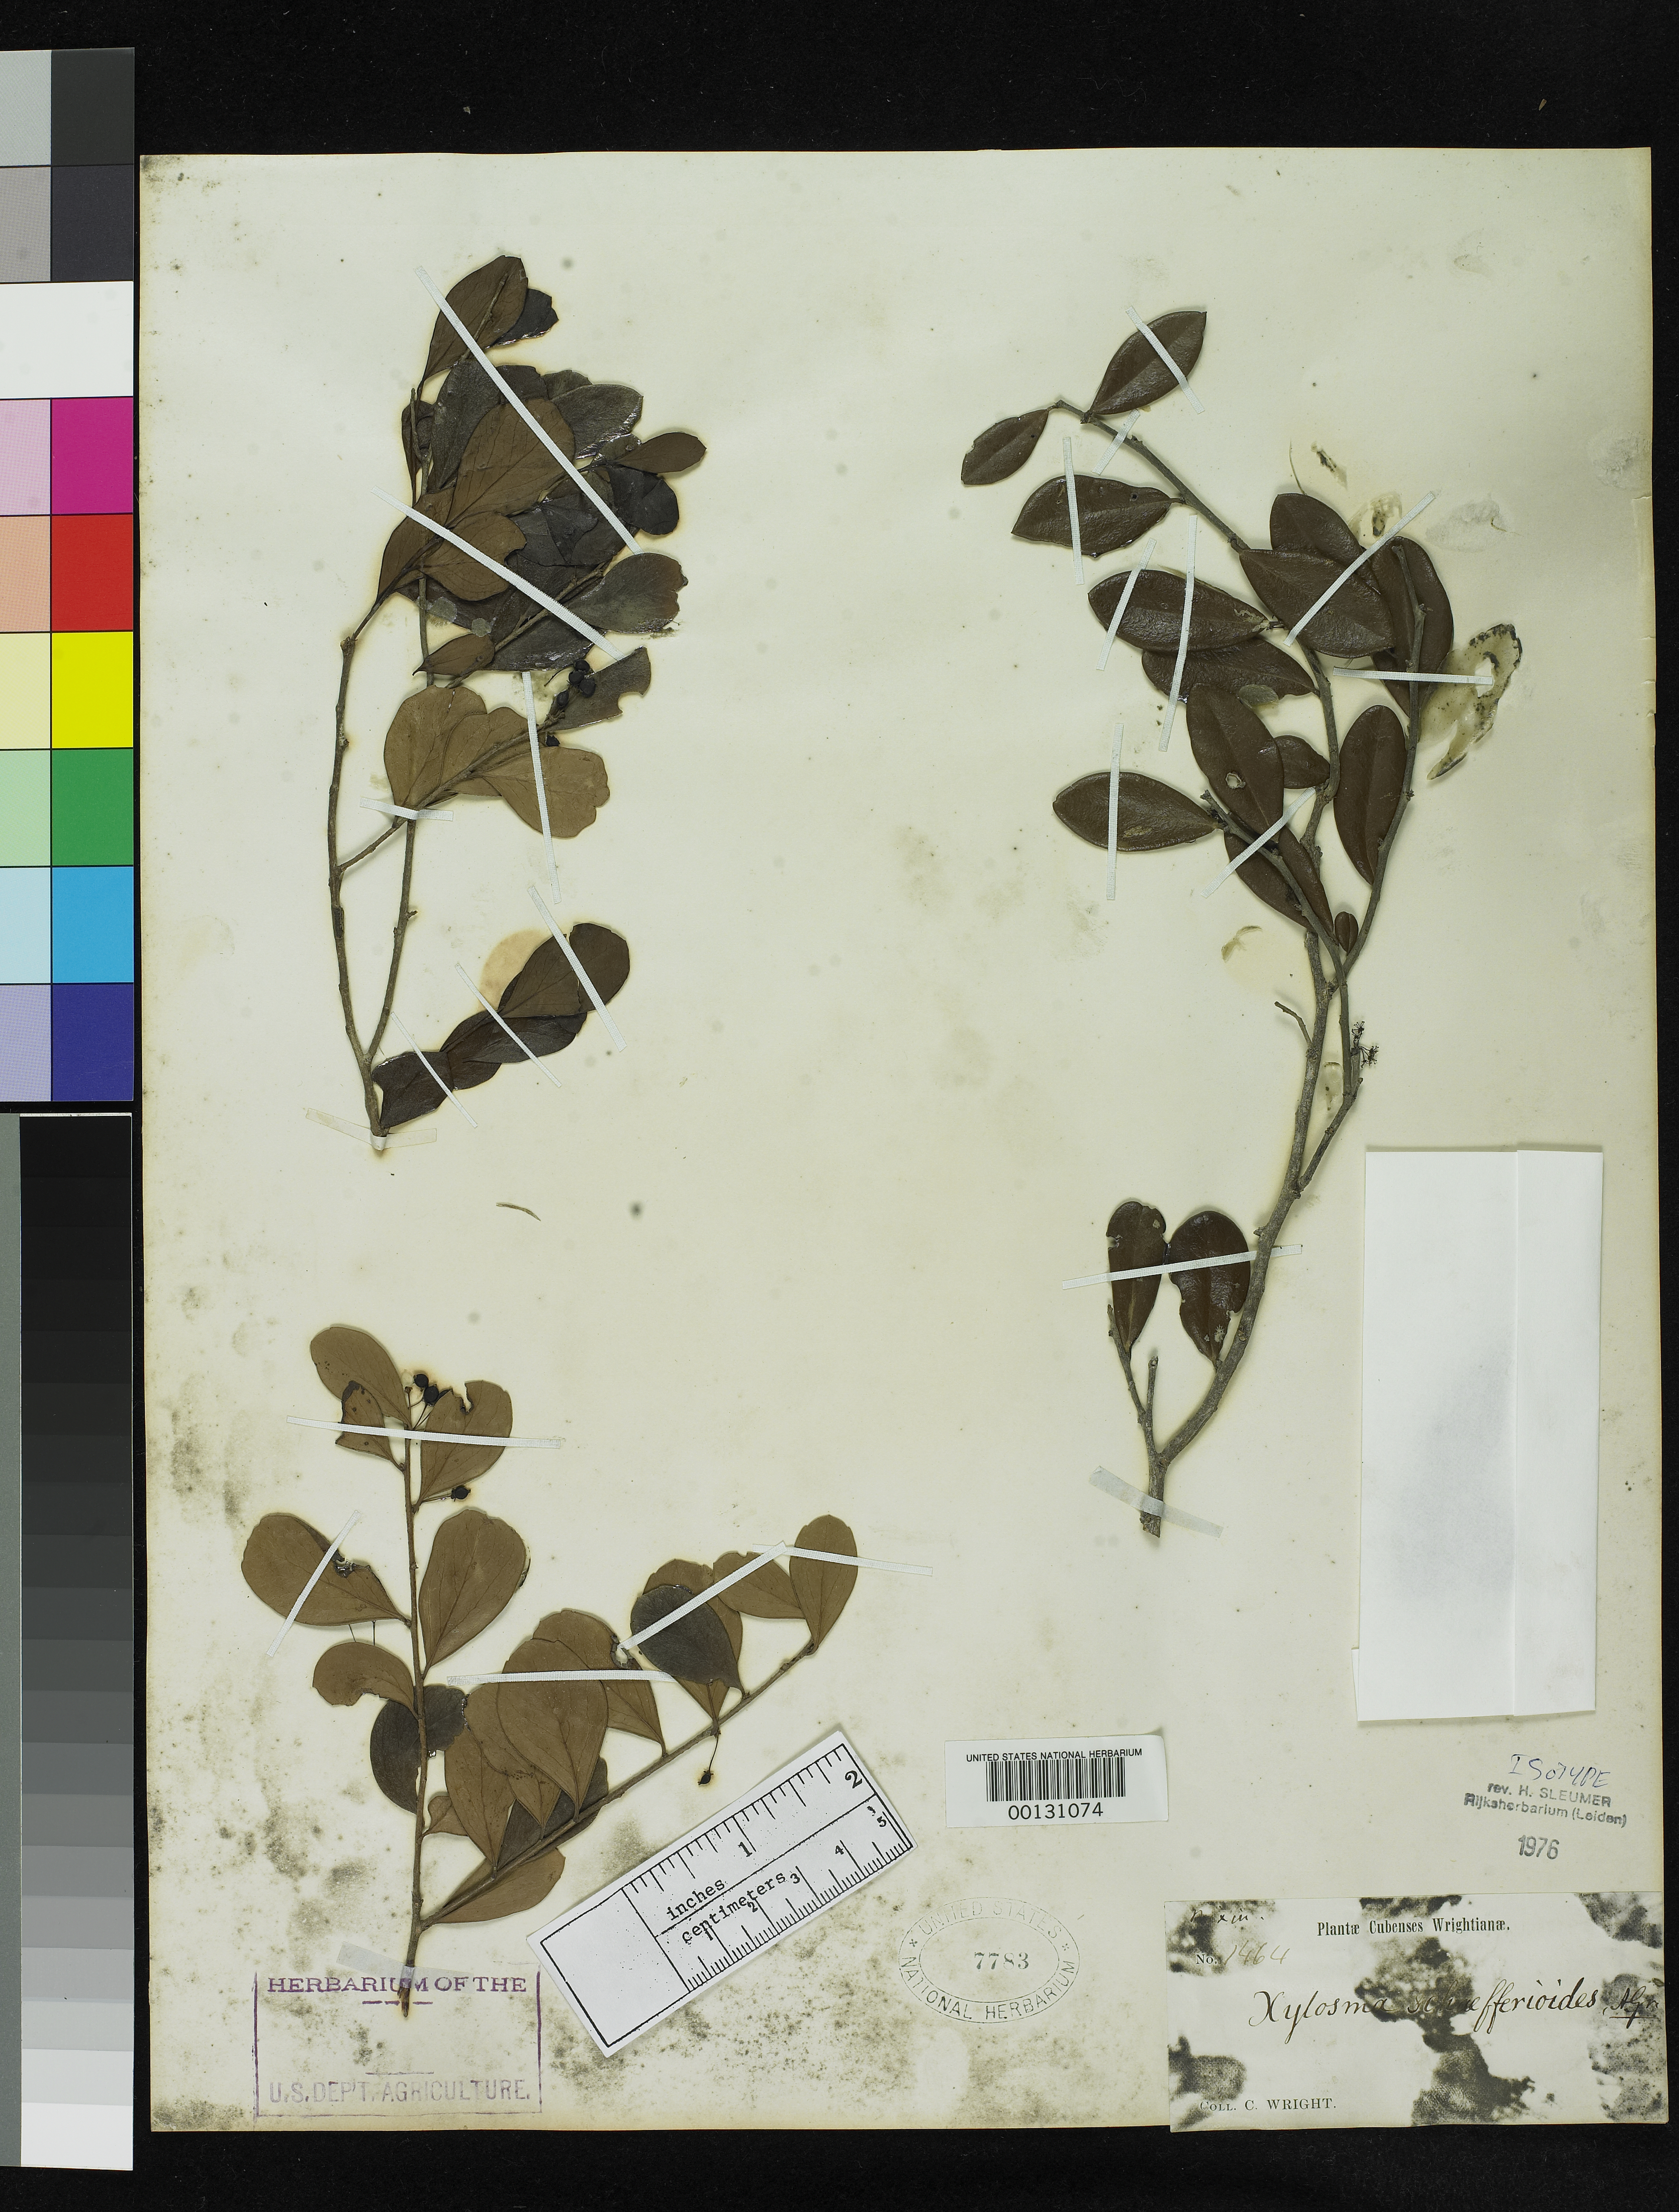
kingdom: Plantae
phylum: Tracheophyta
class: Magnoliopsida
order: Malpighiales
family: Salicaceae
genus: Xylosma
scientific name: Xylosma schaefferioides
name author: A. Gray ex Griseb.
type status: Isotype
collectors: C. Wright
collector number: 1464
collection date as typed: Apr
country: Cuba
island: Greater Antilles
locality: Near Monte Verde.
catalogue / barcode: US 7783